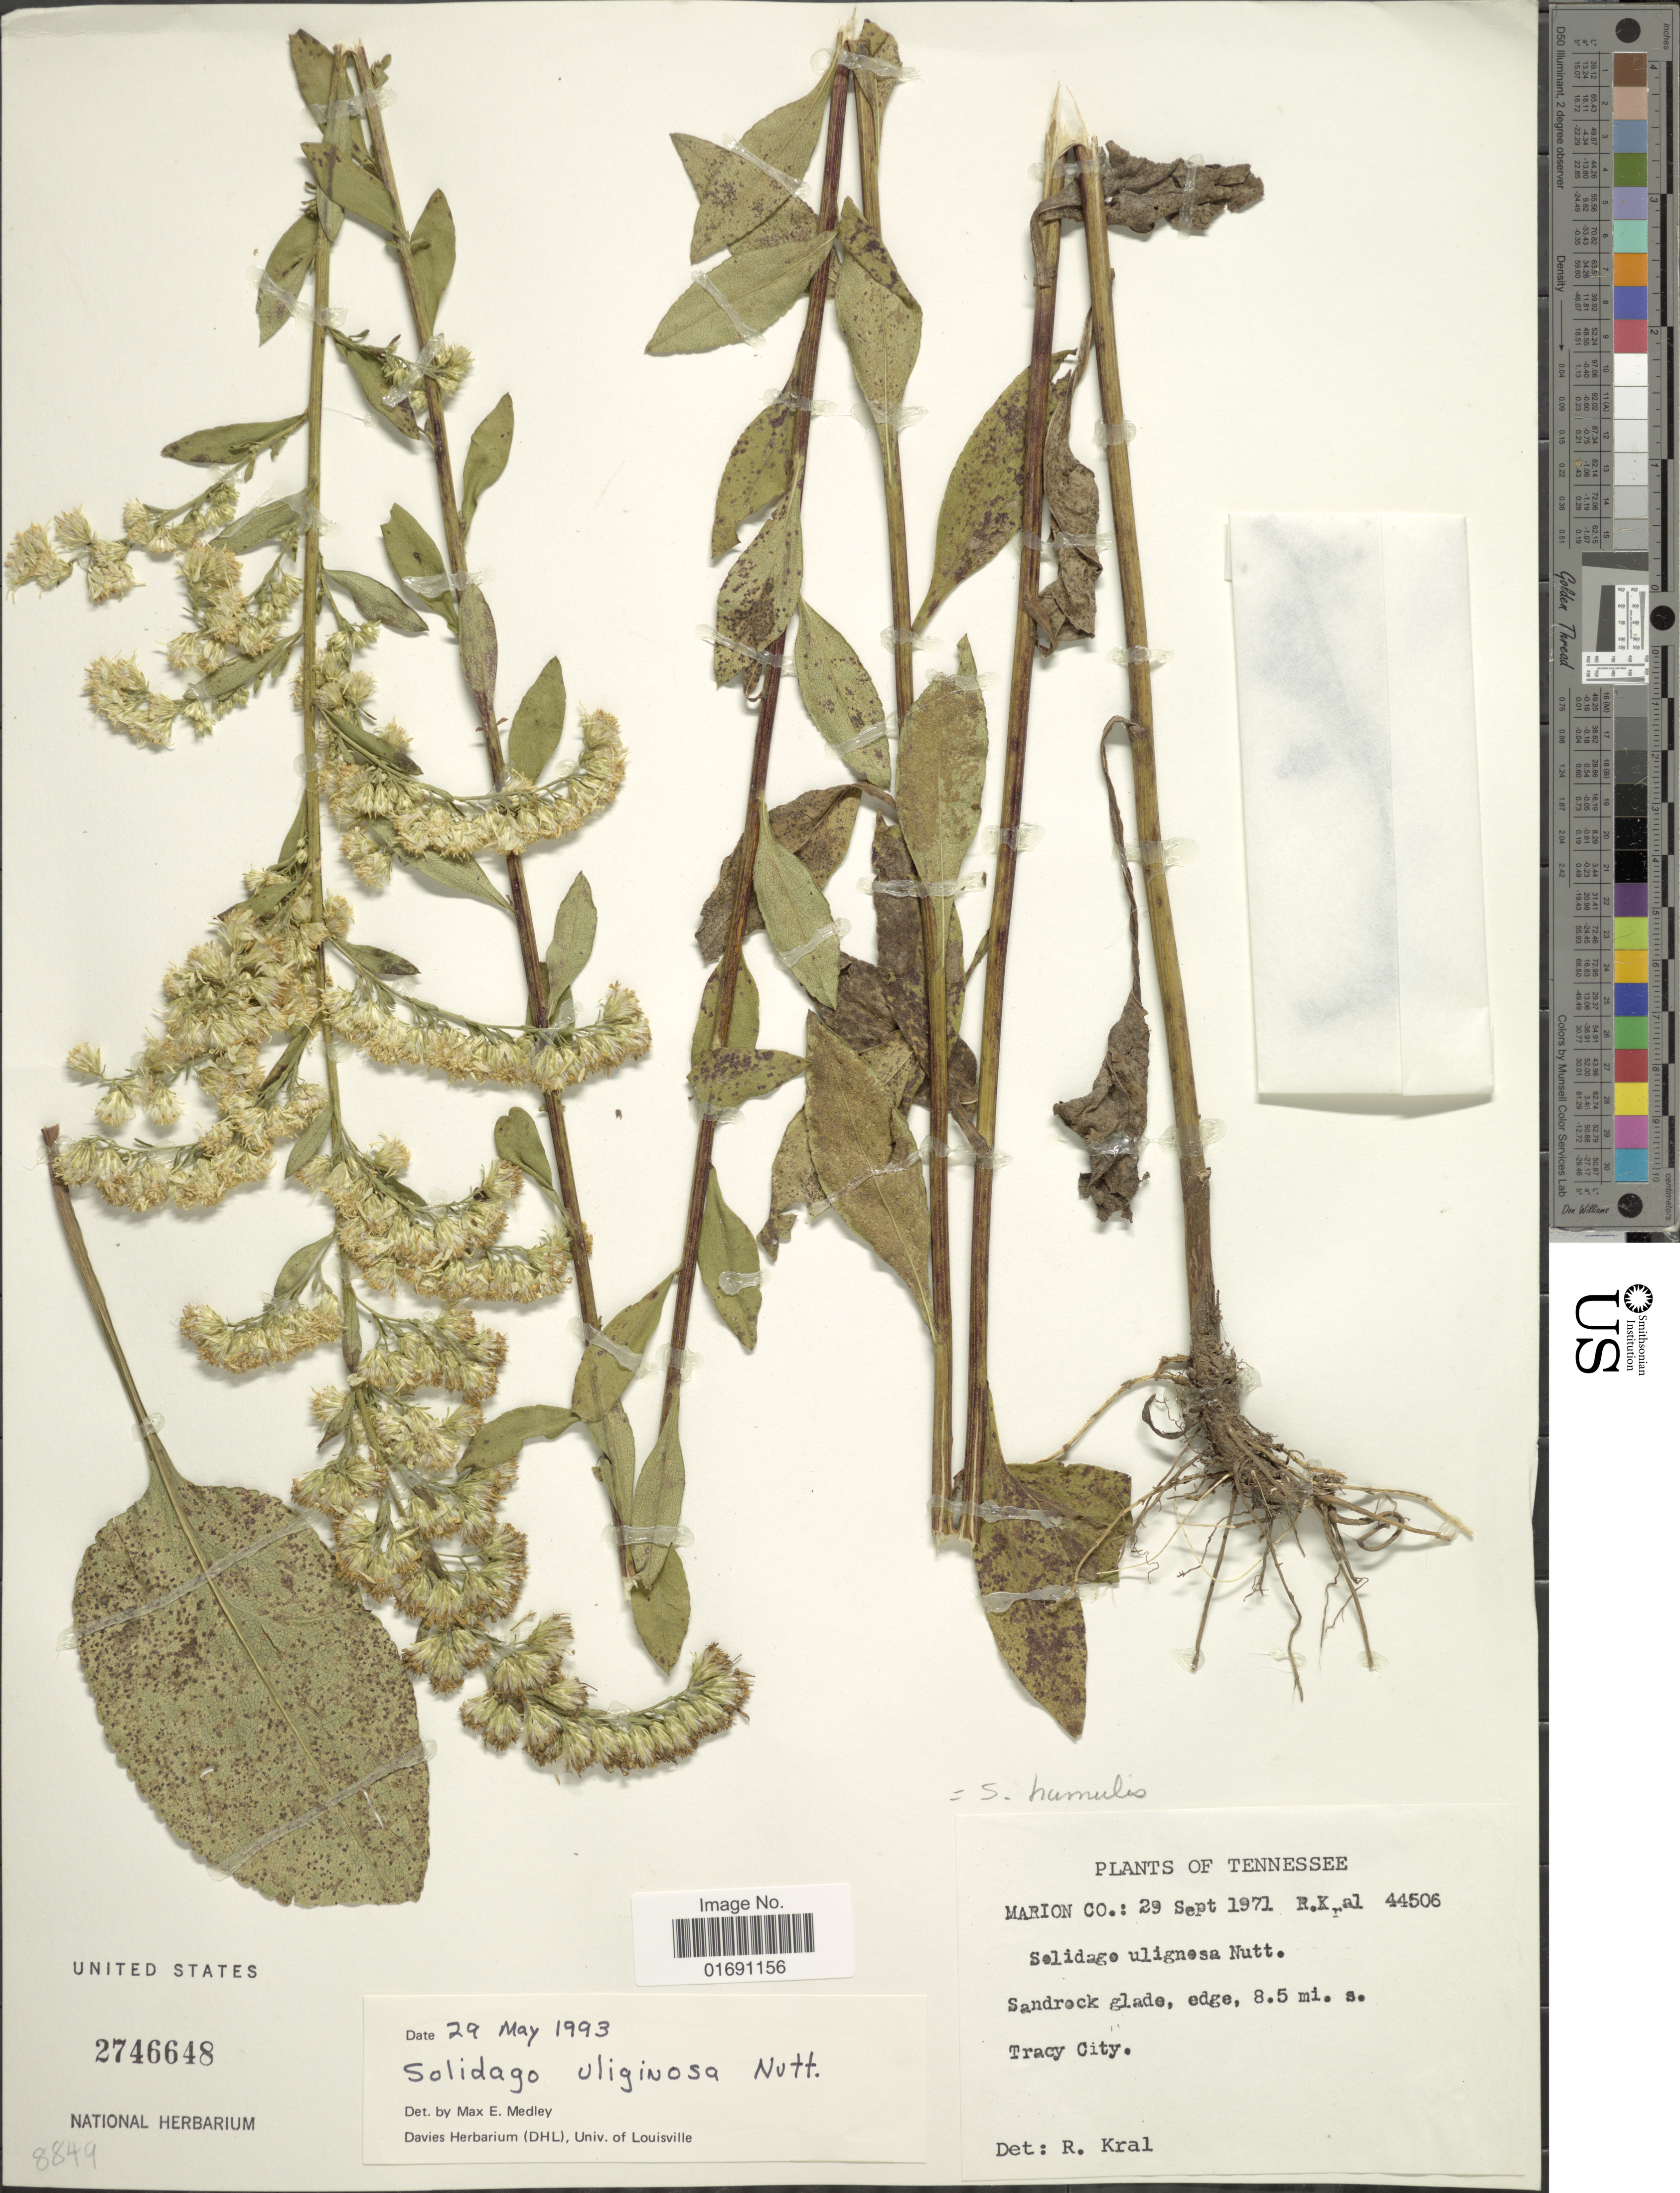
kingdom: Plantae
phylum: Tracheophyta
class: Magnoliopsida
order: Asterales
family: Asteraceae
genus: Solidago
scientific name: Solidago uliginosa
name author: Nutt.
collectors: R. Kral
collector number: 44506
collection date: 1971-09-29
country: United States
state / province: Tennessee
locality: Marion Co. Sandrock glade, edge 8.5 mi S. Tracy City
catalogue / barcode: US 2746648